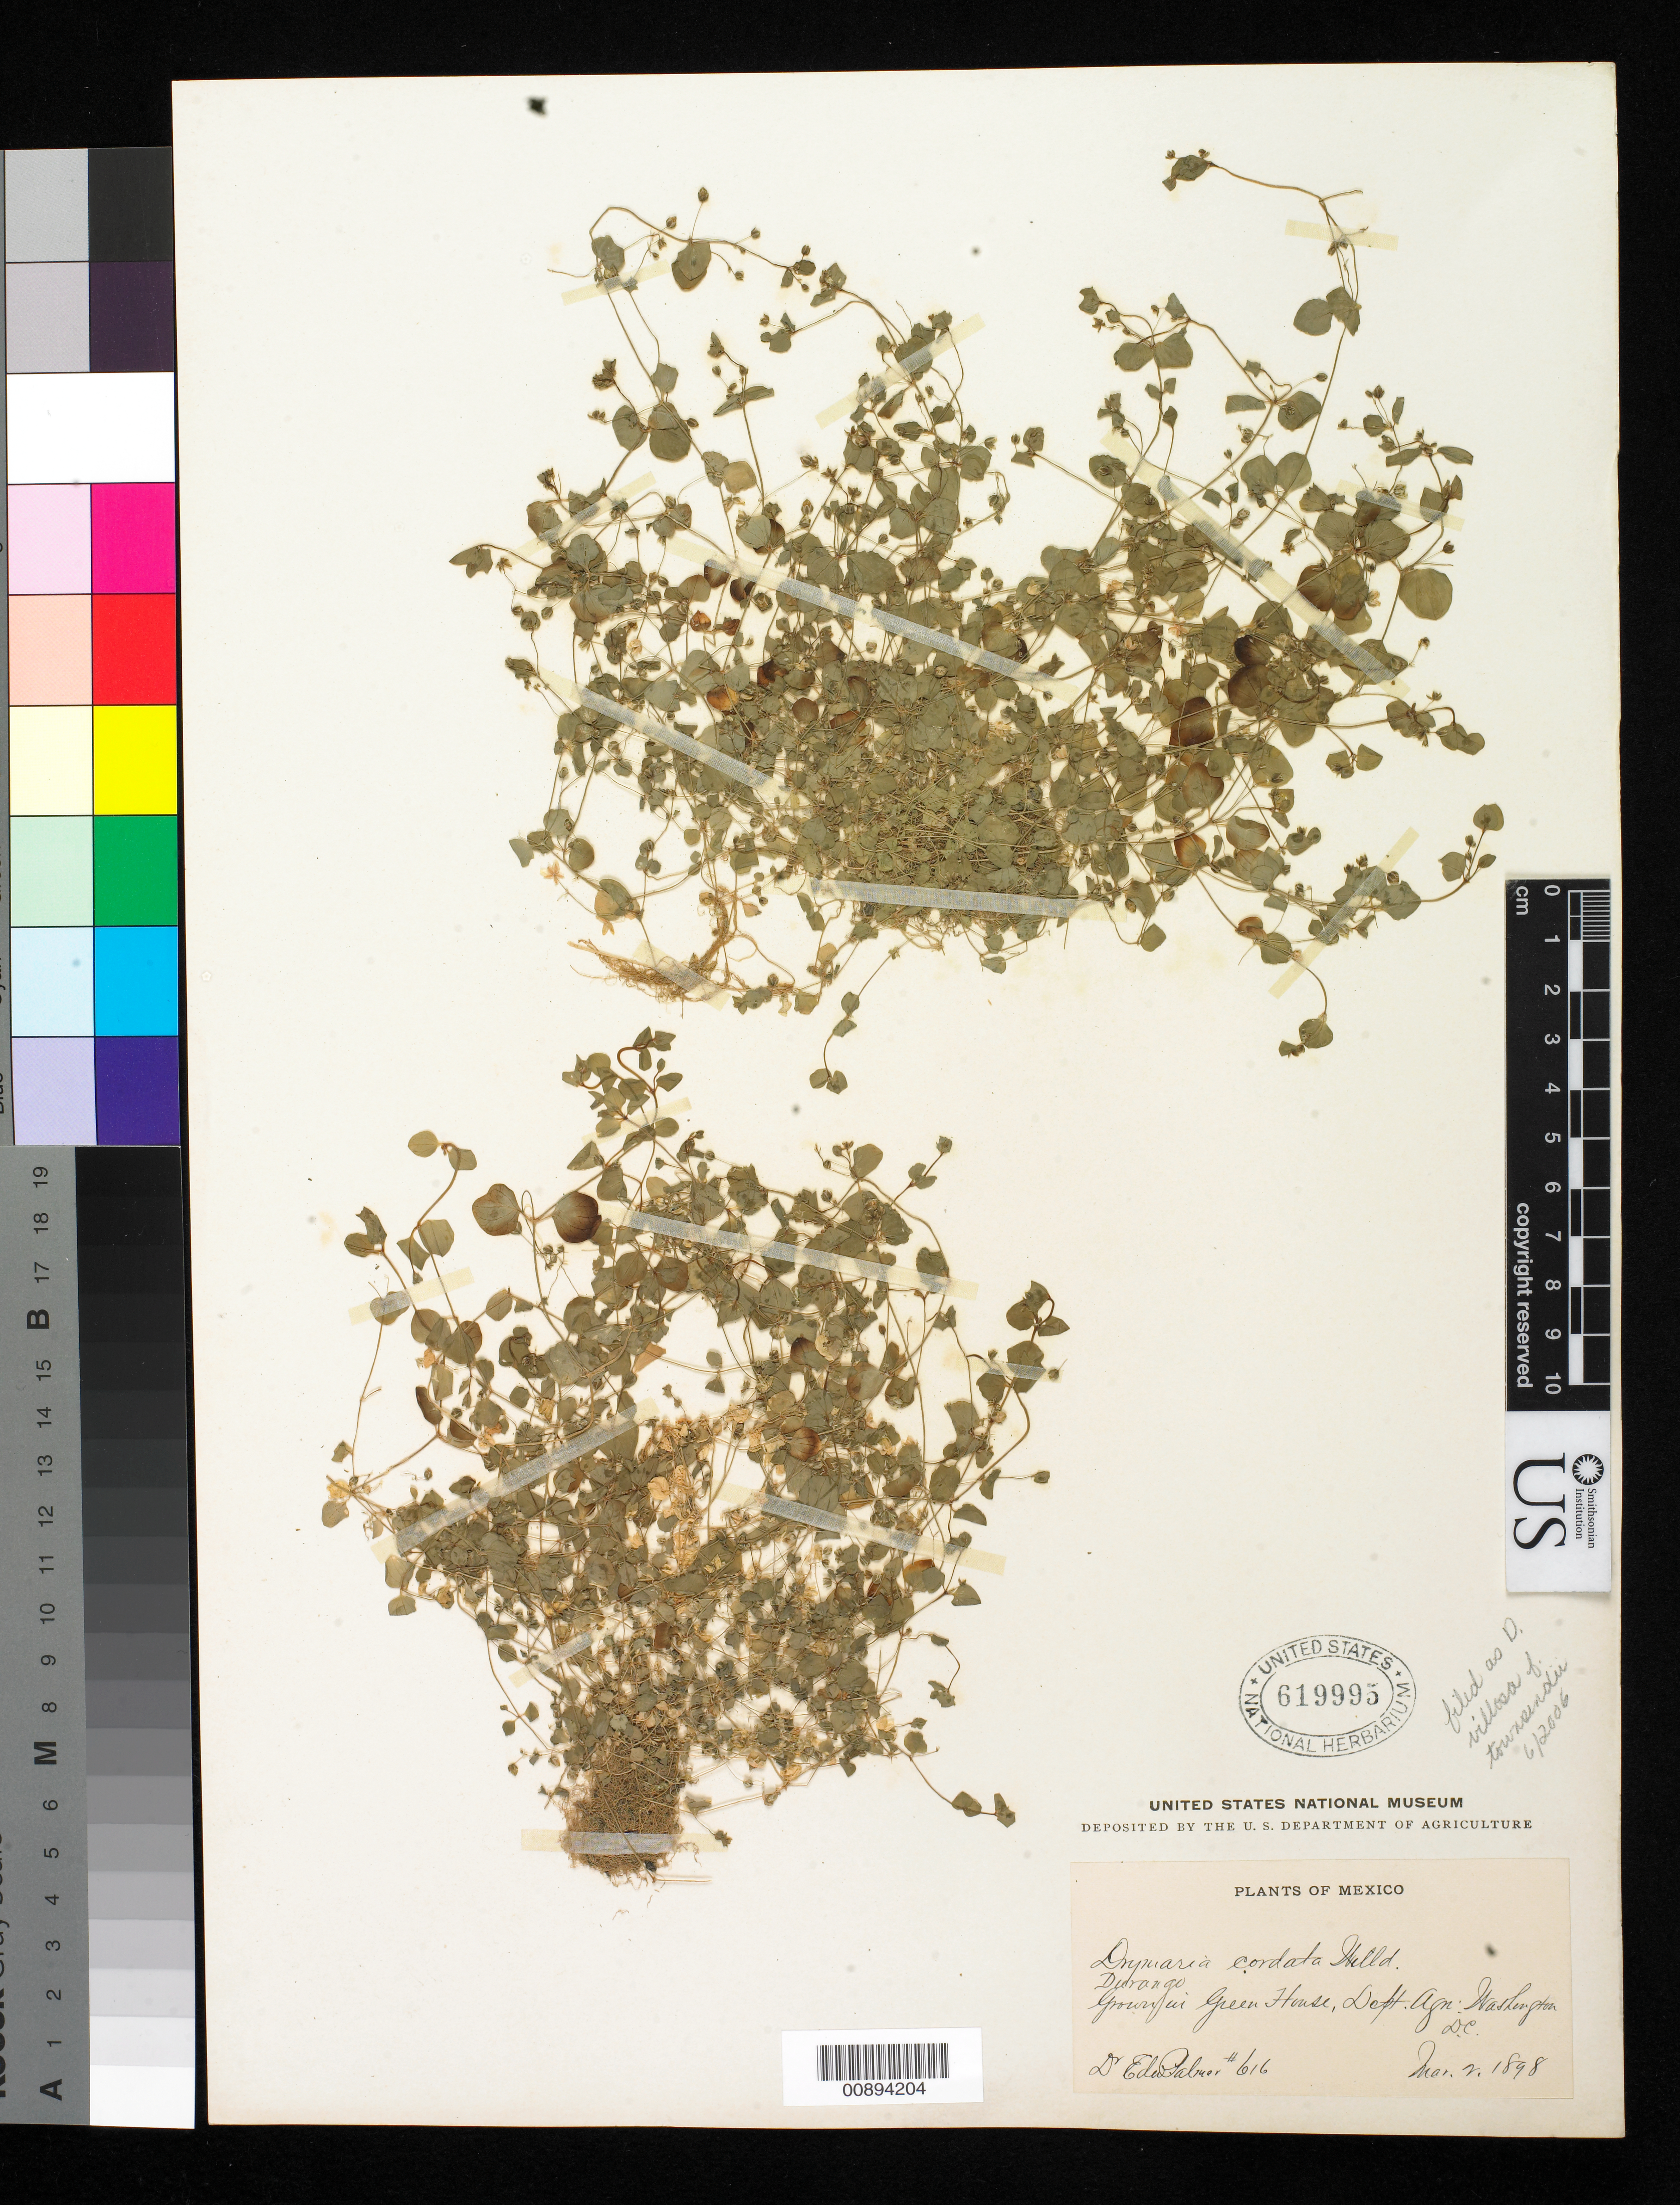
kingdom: Plantae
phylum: Tracheophyta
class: Magnoliopsida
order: Caryophyllales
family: Caryophyllaceae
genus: Drymaria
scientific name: Drymaria villosa f. townsendii (B.L. Rob.) Duke comb. nov. ined.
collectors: E. Palmer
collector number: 616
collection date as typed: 02 Mar 1898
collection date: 1898-03-02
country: Mexico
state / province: Durango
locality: Durango.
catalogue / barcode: US 619995